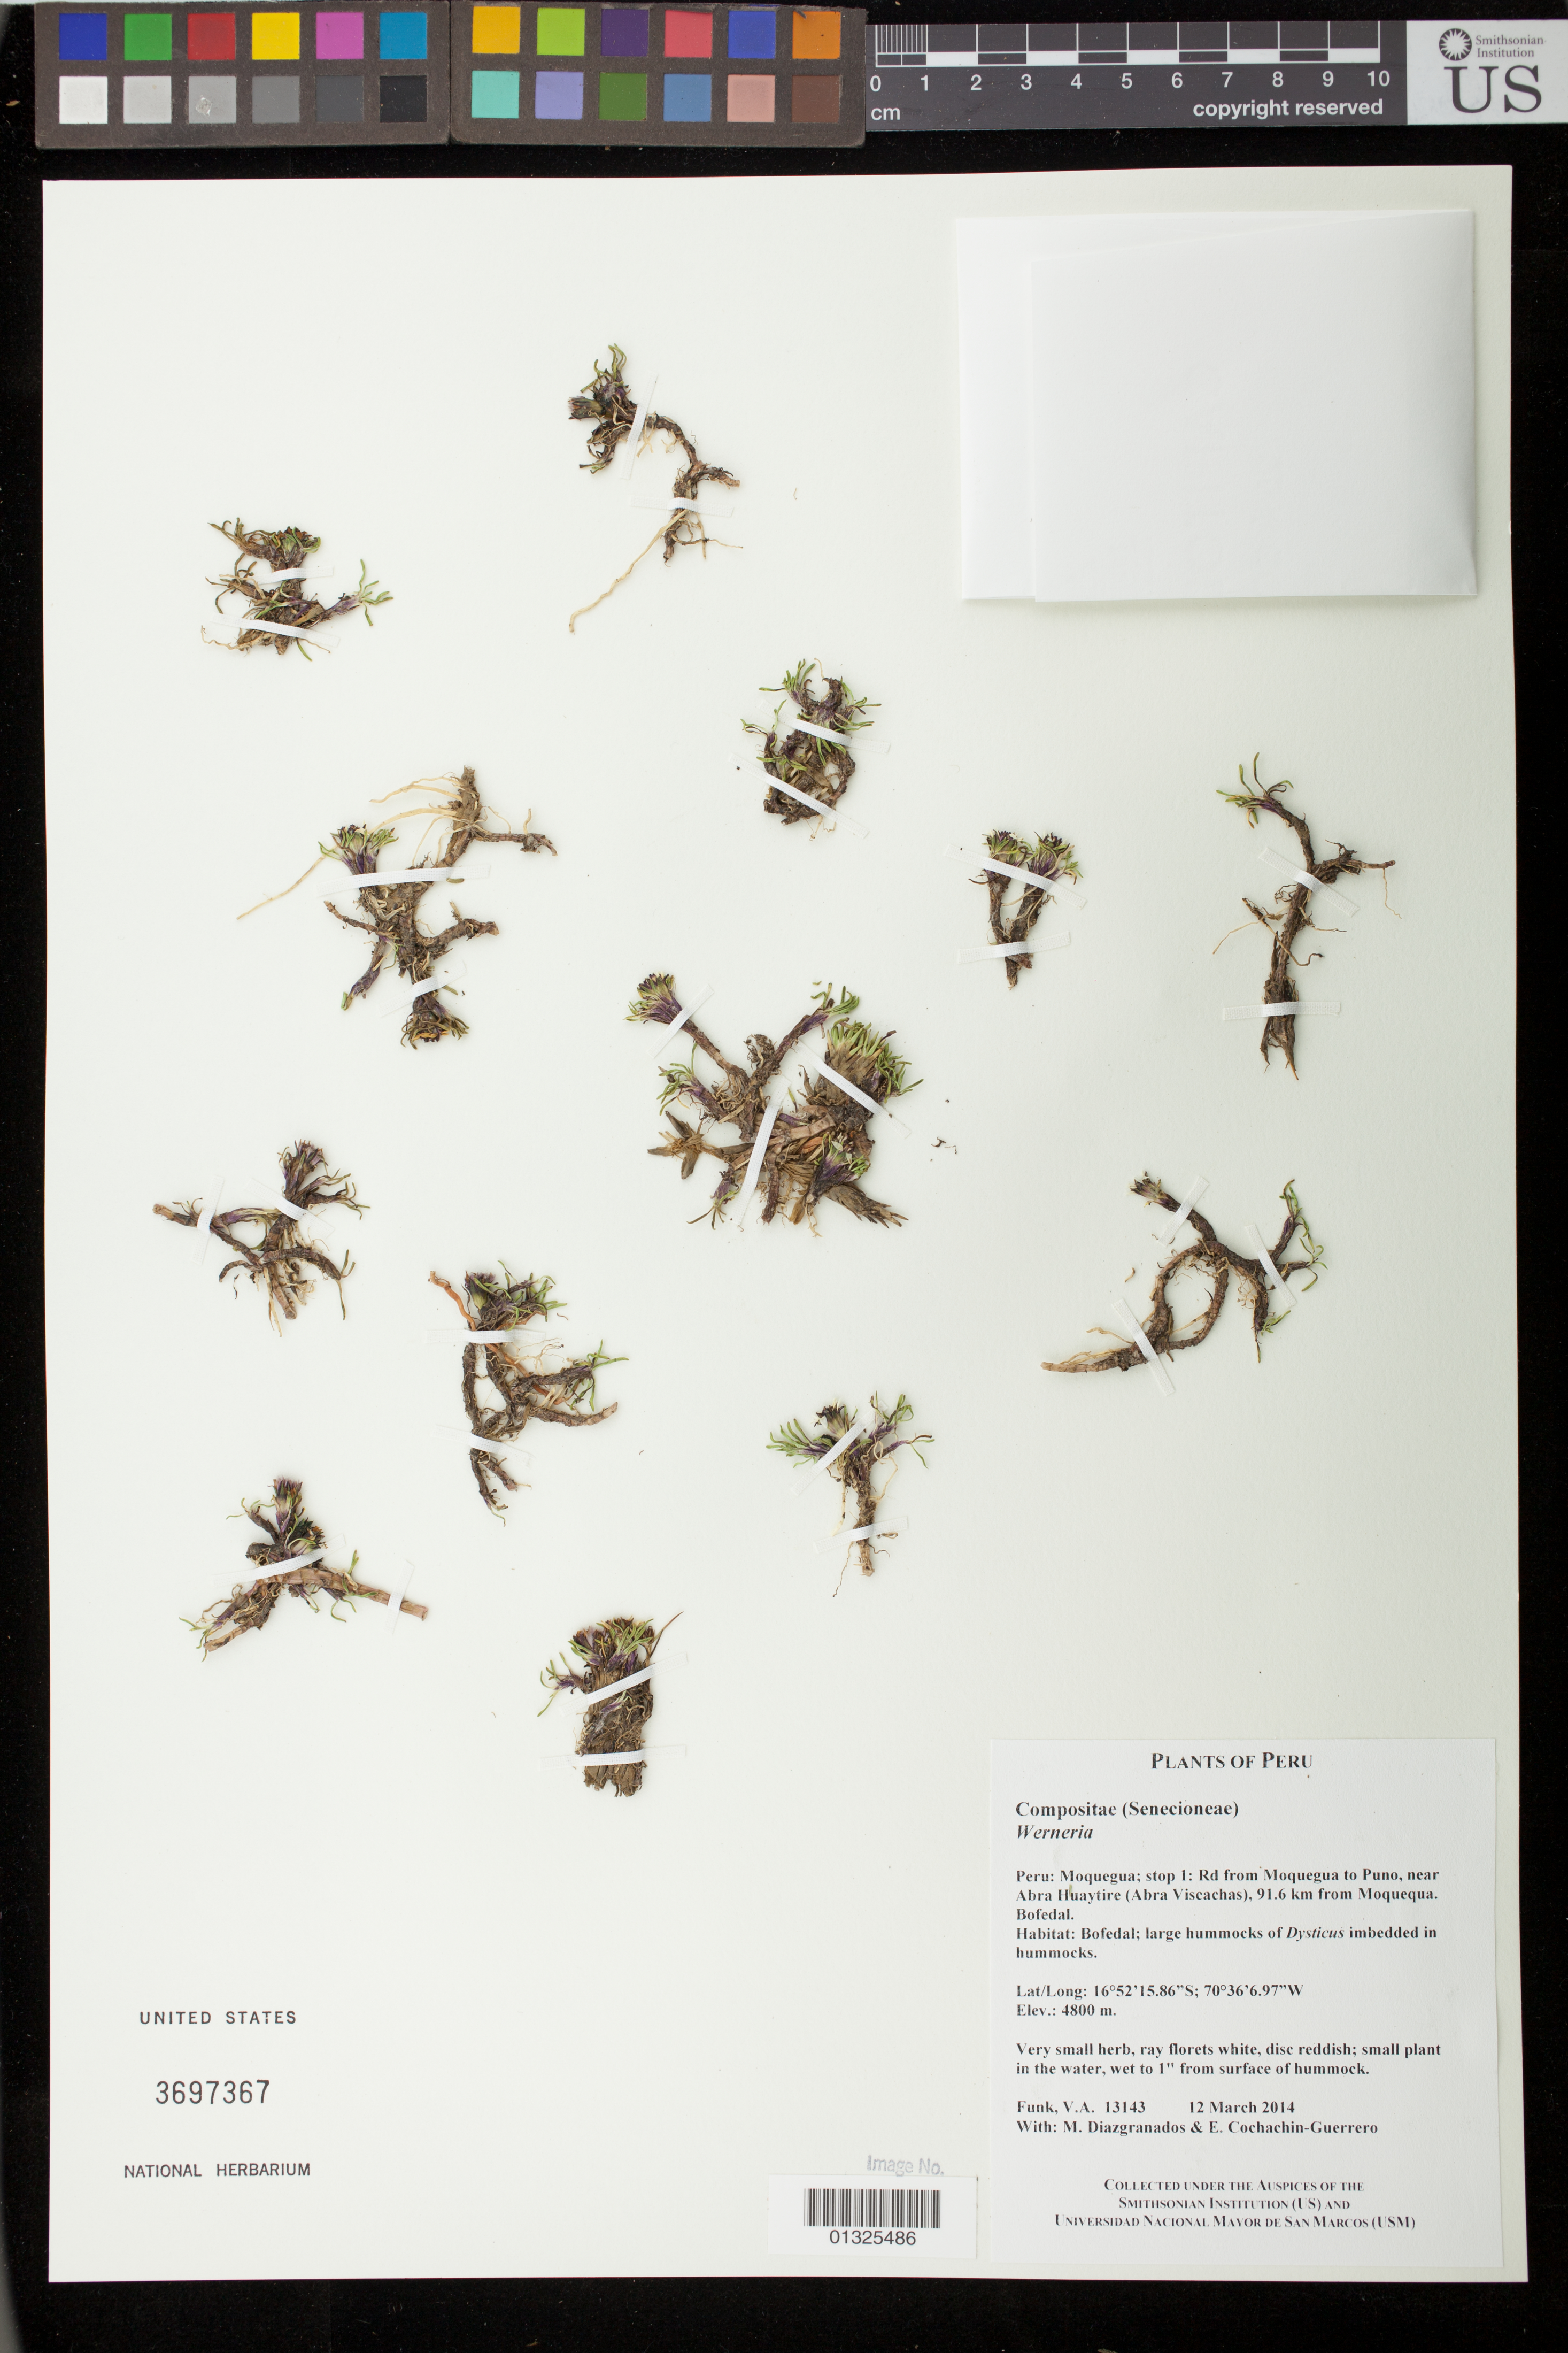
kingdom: Plantae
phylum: Tracheophyta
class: Magnoliopsida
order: Asterales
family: Asteraceae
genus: Werneria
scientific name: Werneria pygmaea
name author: Gillies ex Hook. & Arn.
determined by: Calvo, Joel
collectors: M. Diazgranados C. & E. Cochachin Guerrero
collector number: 13143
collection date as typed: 12 March 2014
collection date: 2014-03-12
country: Peru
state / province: Moquegua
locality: Road from Moquegua to Puno, near Abra Huaytire (Abra Viscachas), 91.6 km from Moquequa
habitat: Bofedal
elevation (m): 4800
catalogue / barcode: US 3697367